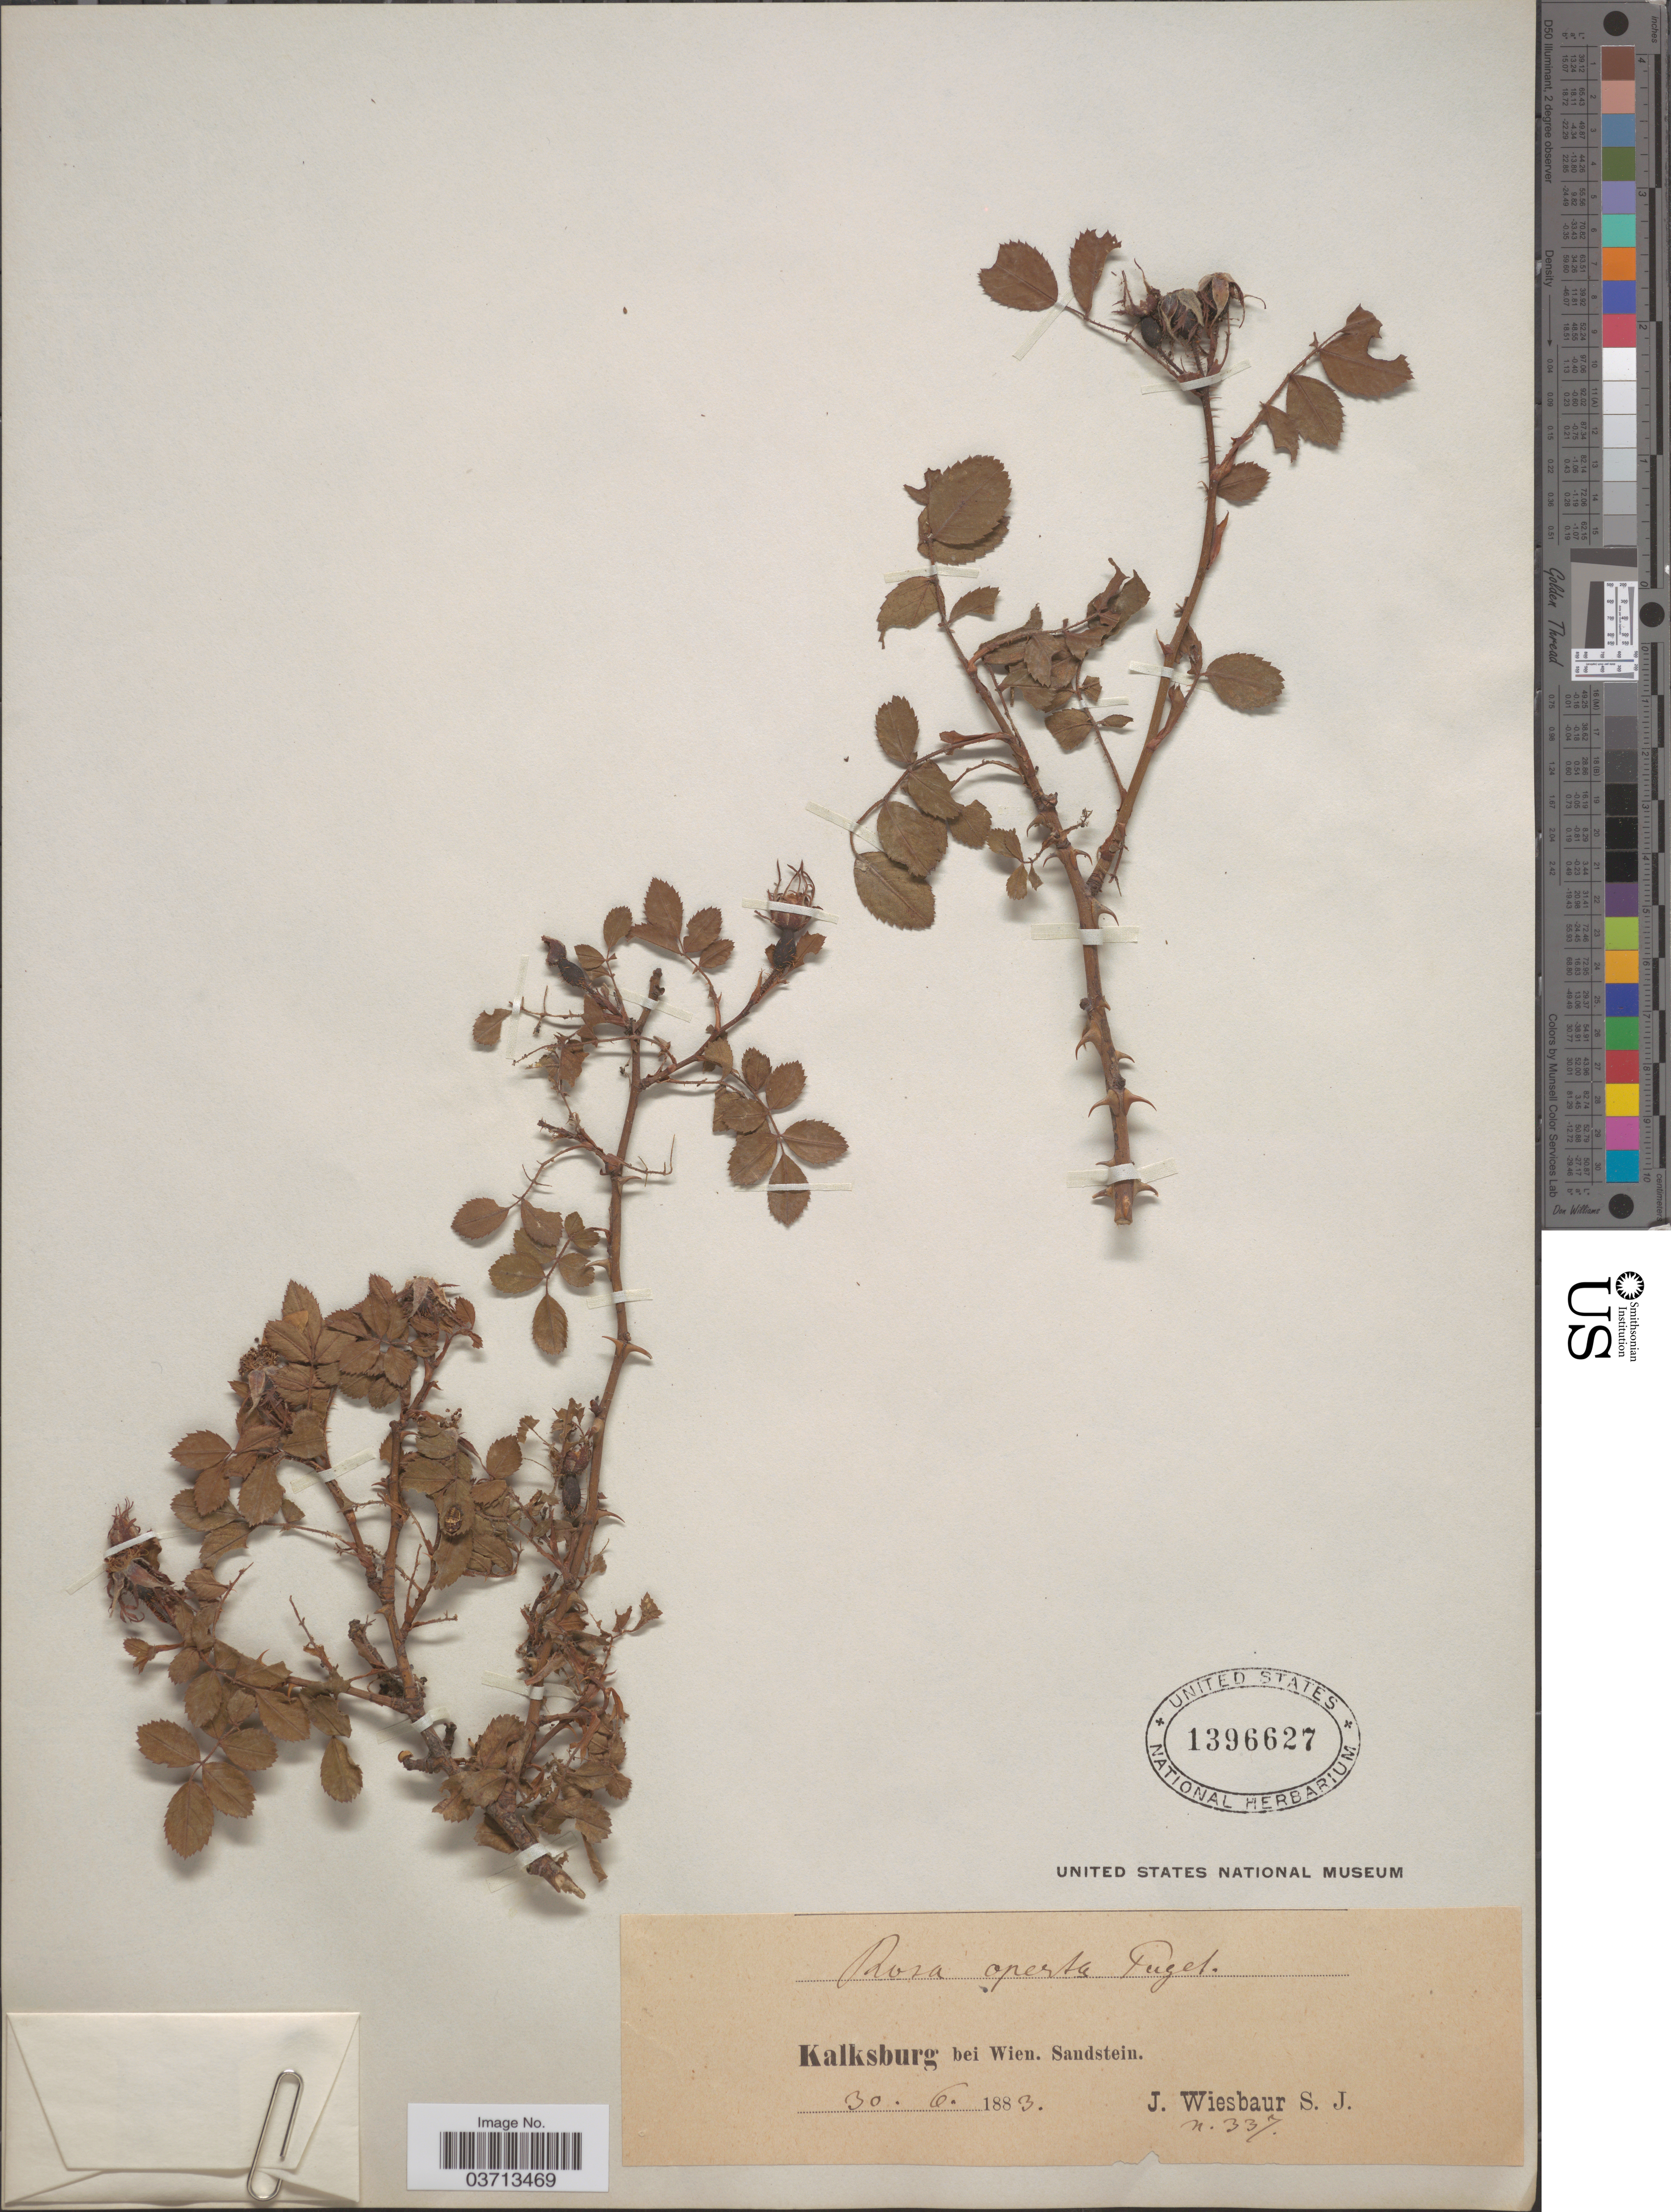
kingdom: Plantae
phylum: Tracheophyta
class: Magnoliopsida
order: Rosales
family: Rosaceae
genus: Rosa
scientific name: Rosa operta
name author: Sumner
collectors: J. Wiesbaur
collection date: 1883-06-30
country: Austria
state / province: Wien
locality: Kalksburg bei Wien, Sandstein.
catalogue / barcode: US 1396627